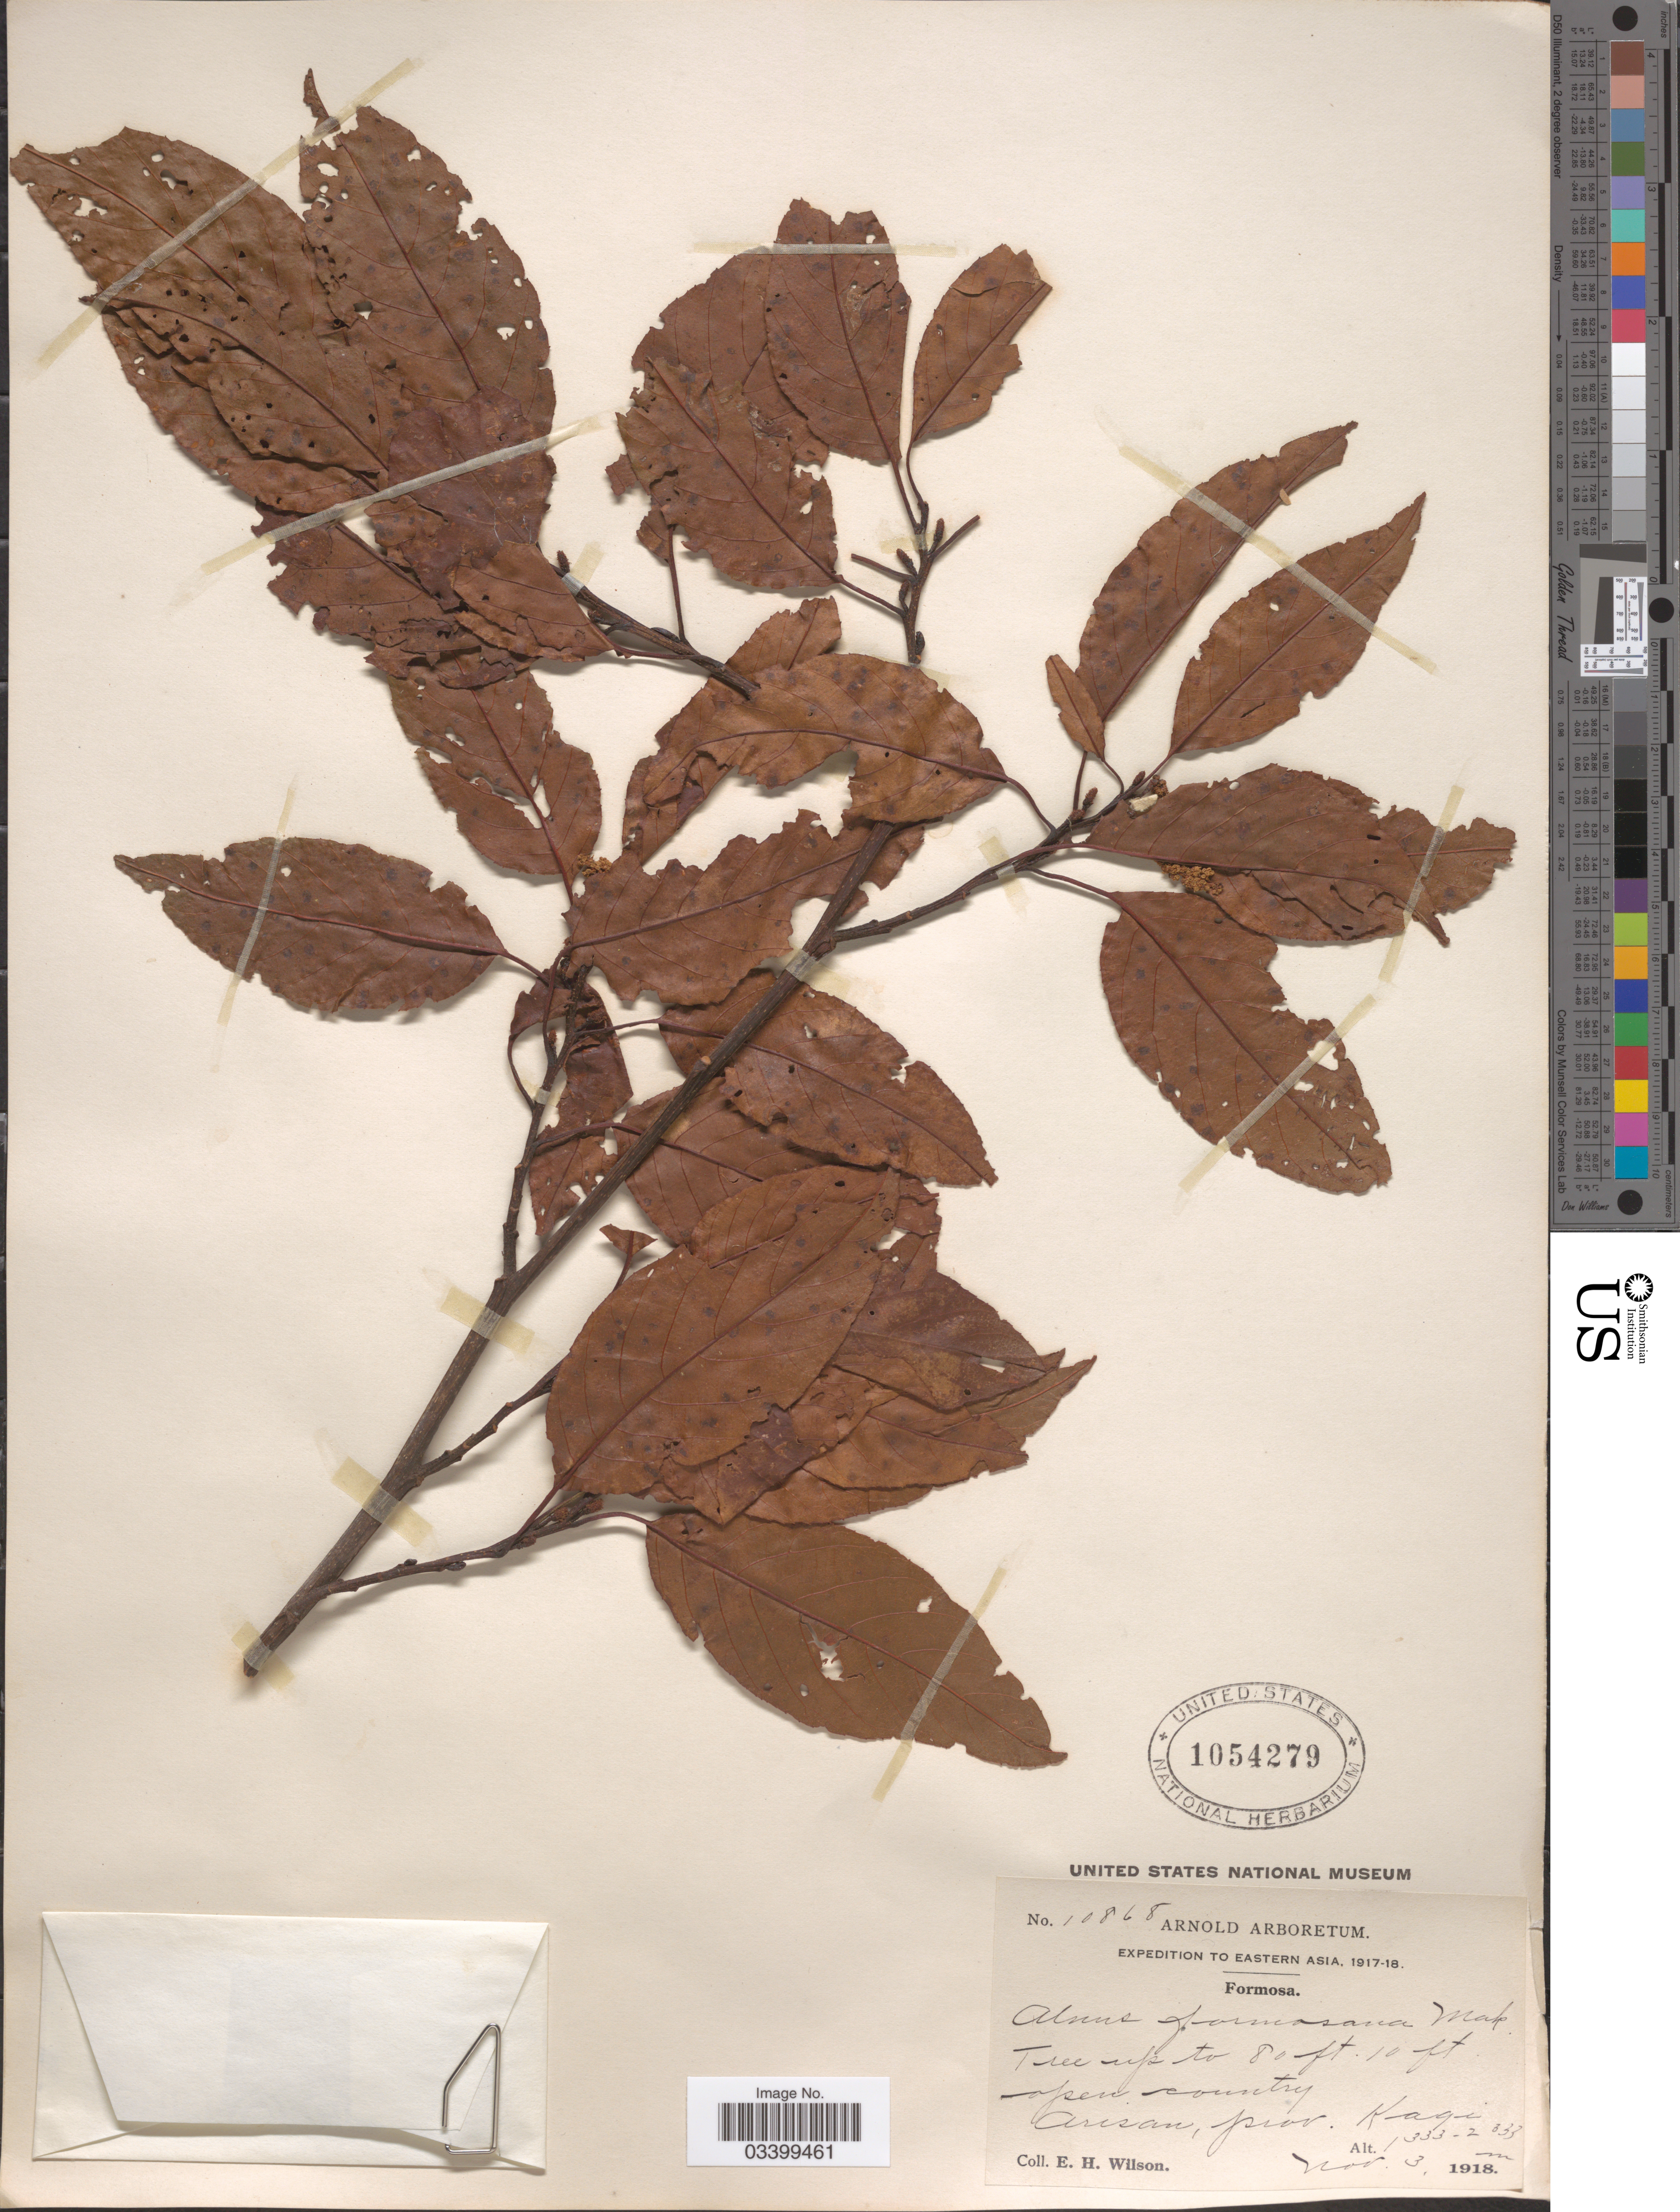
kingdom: Plantae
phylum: Tracheophyta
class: Magnoliopsida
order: Fagales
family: Betulaceae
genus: Alnus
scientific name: Alnus japonica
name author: (Thunb.) Steud.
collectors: E. Wilson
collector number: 10868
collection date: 1918-11-03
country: Taiwan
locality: Eastern Asia. Formosa. Arisan, Prov. Kagi.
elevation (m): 1333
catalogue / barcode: US 1054279